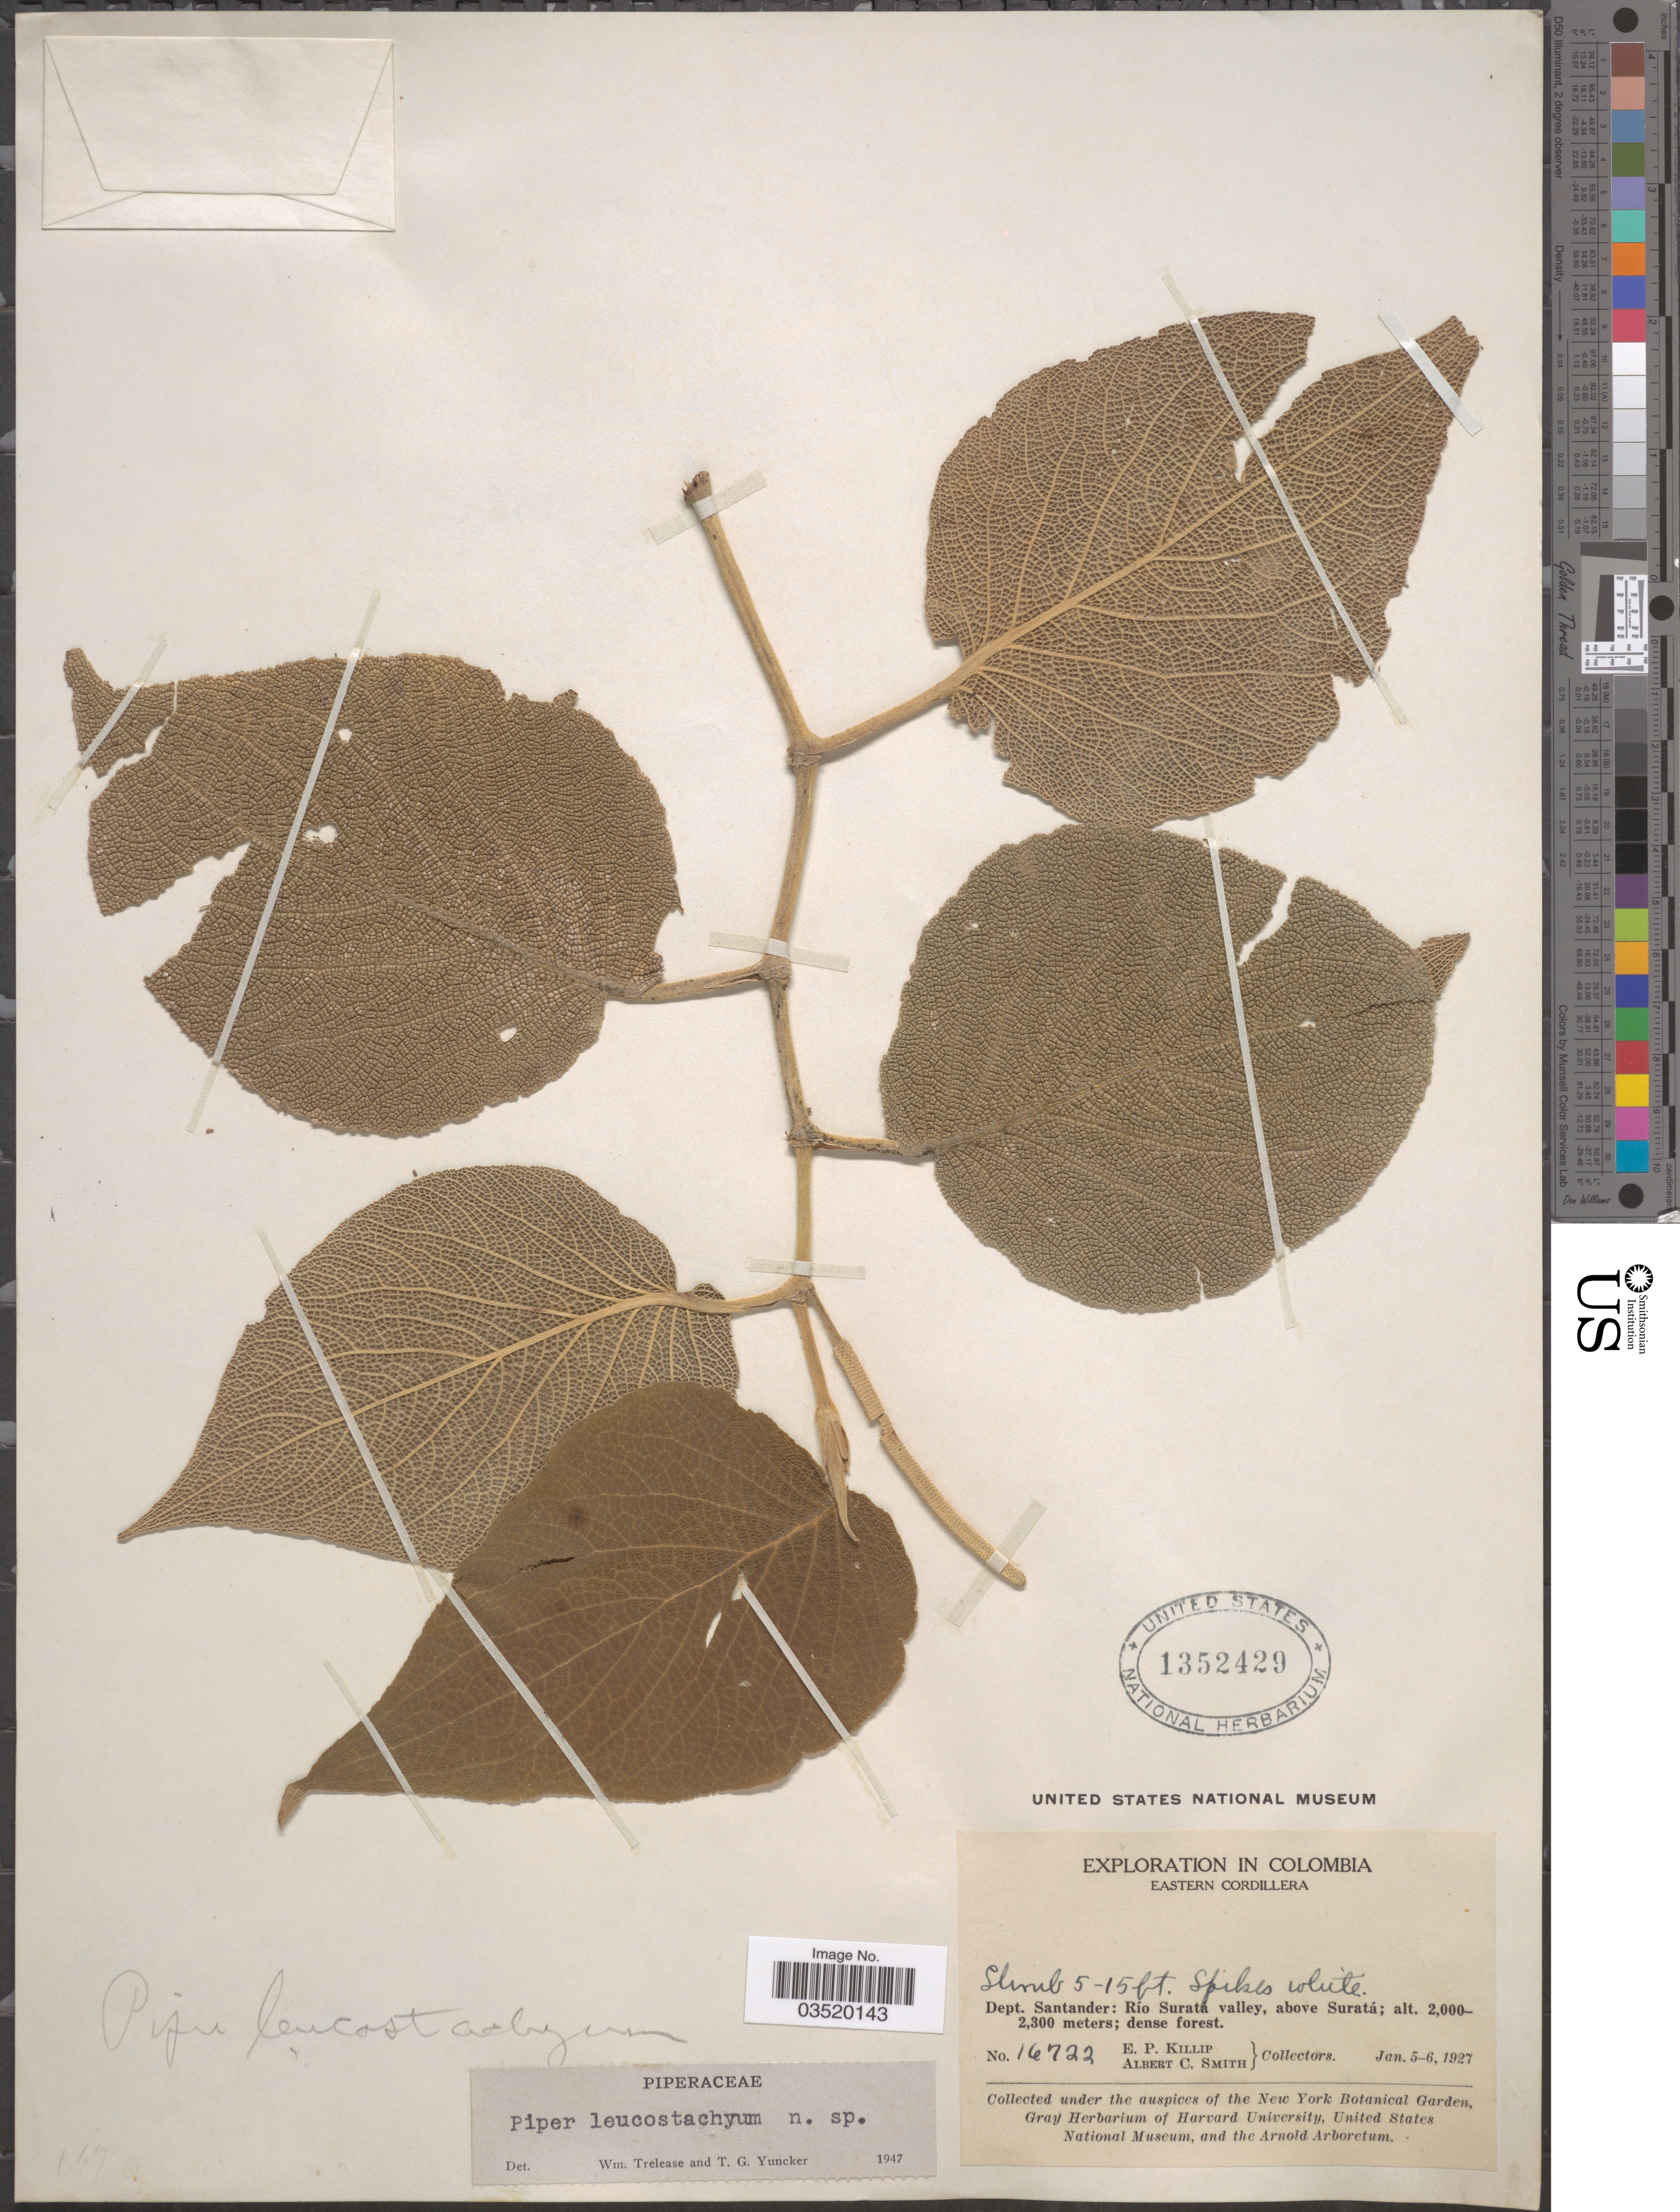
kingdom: Plantae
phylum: Tracheophyta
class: Magnoliopsida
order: Piperales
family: Piperaceae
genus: Piper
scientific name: Piper leucostachyum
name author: Trel. & Yunck.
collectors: E. P. Killip & A. C. Smith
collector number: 16722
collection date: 1927-01-05/1927-01-06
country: Colombia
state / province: Santander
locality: Eastern Cordillera. Dept. Santander: Río Suratá valley, above Suratá.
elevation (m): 2000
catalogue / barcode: US 1352429